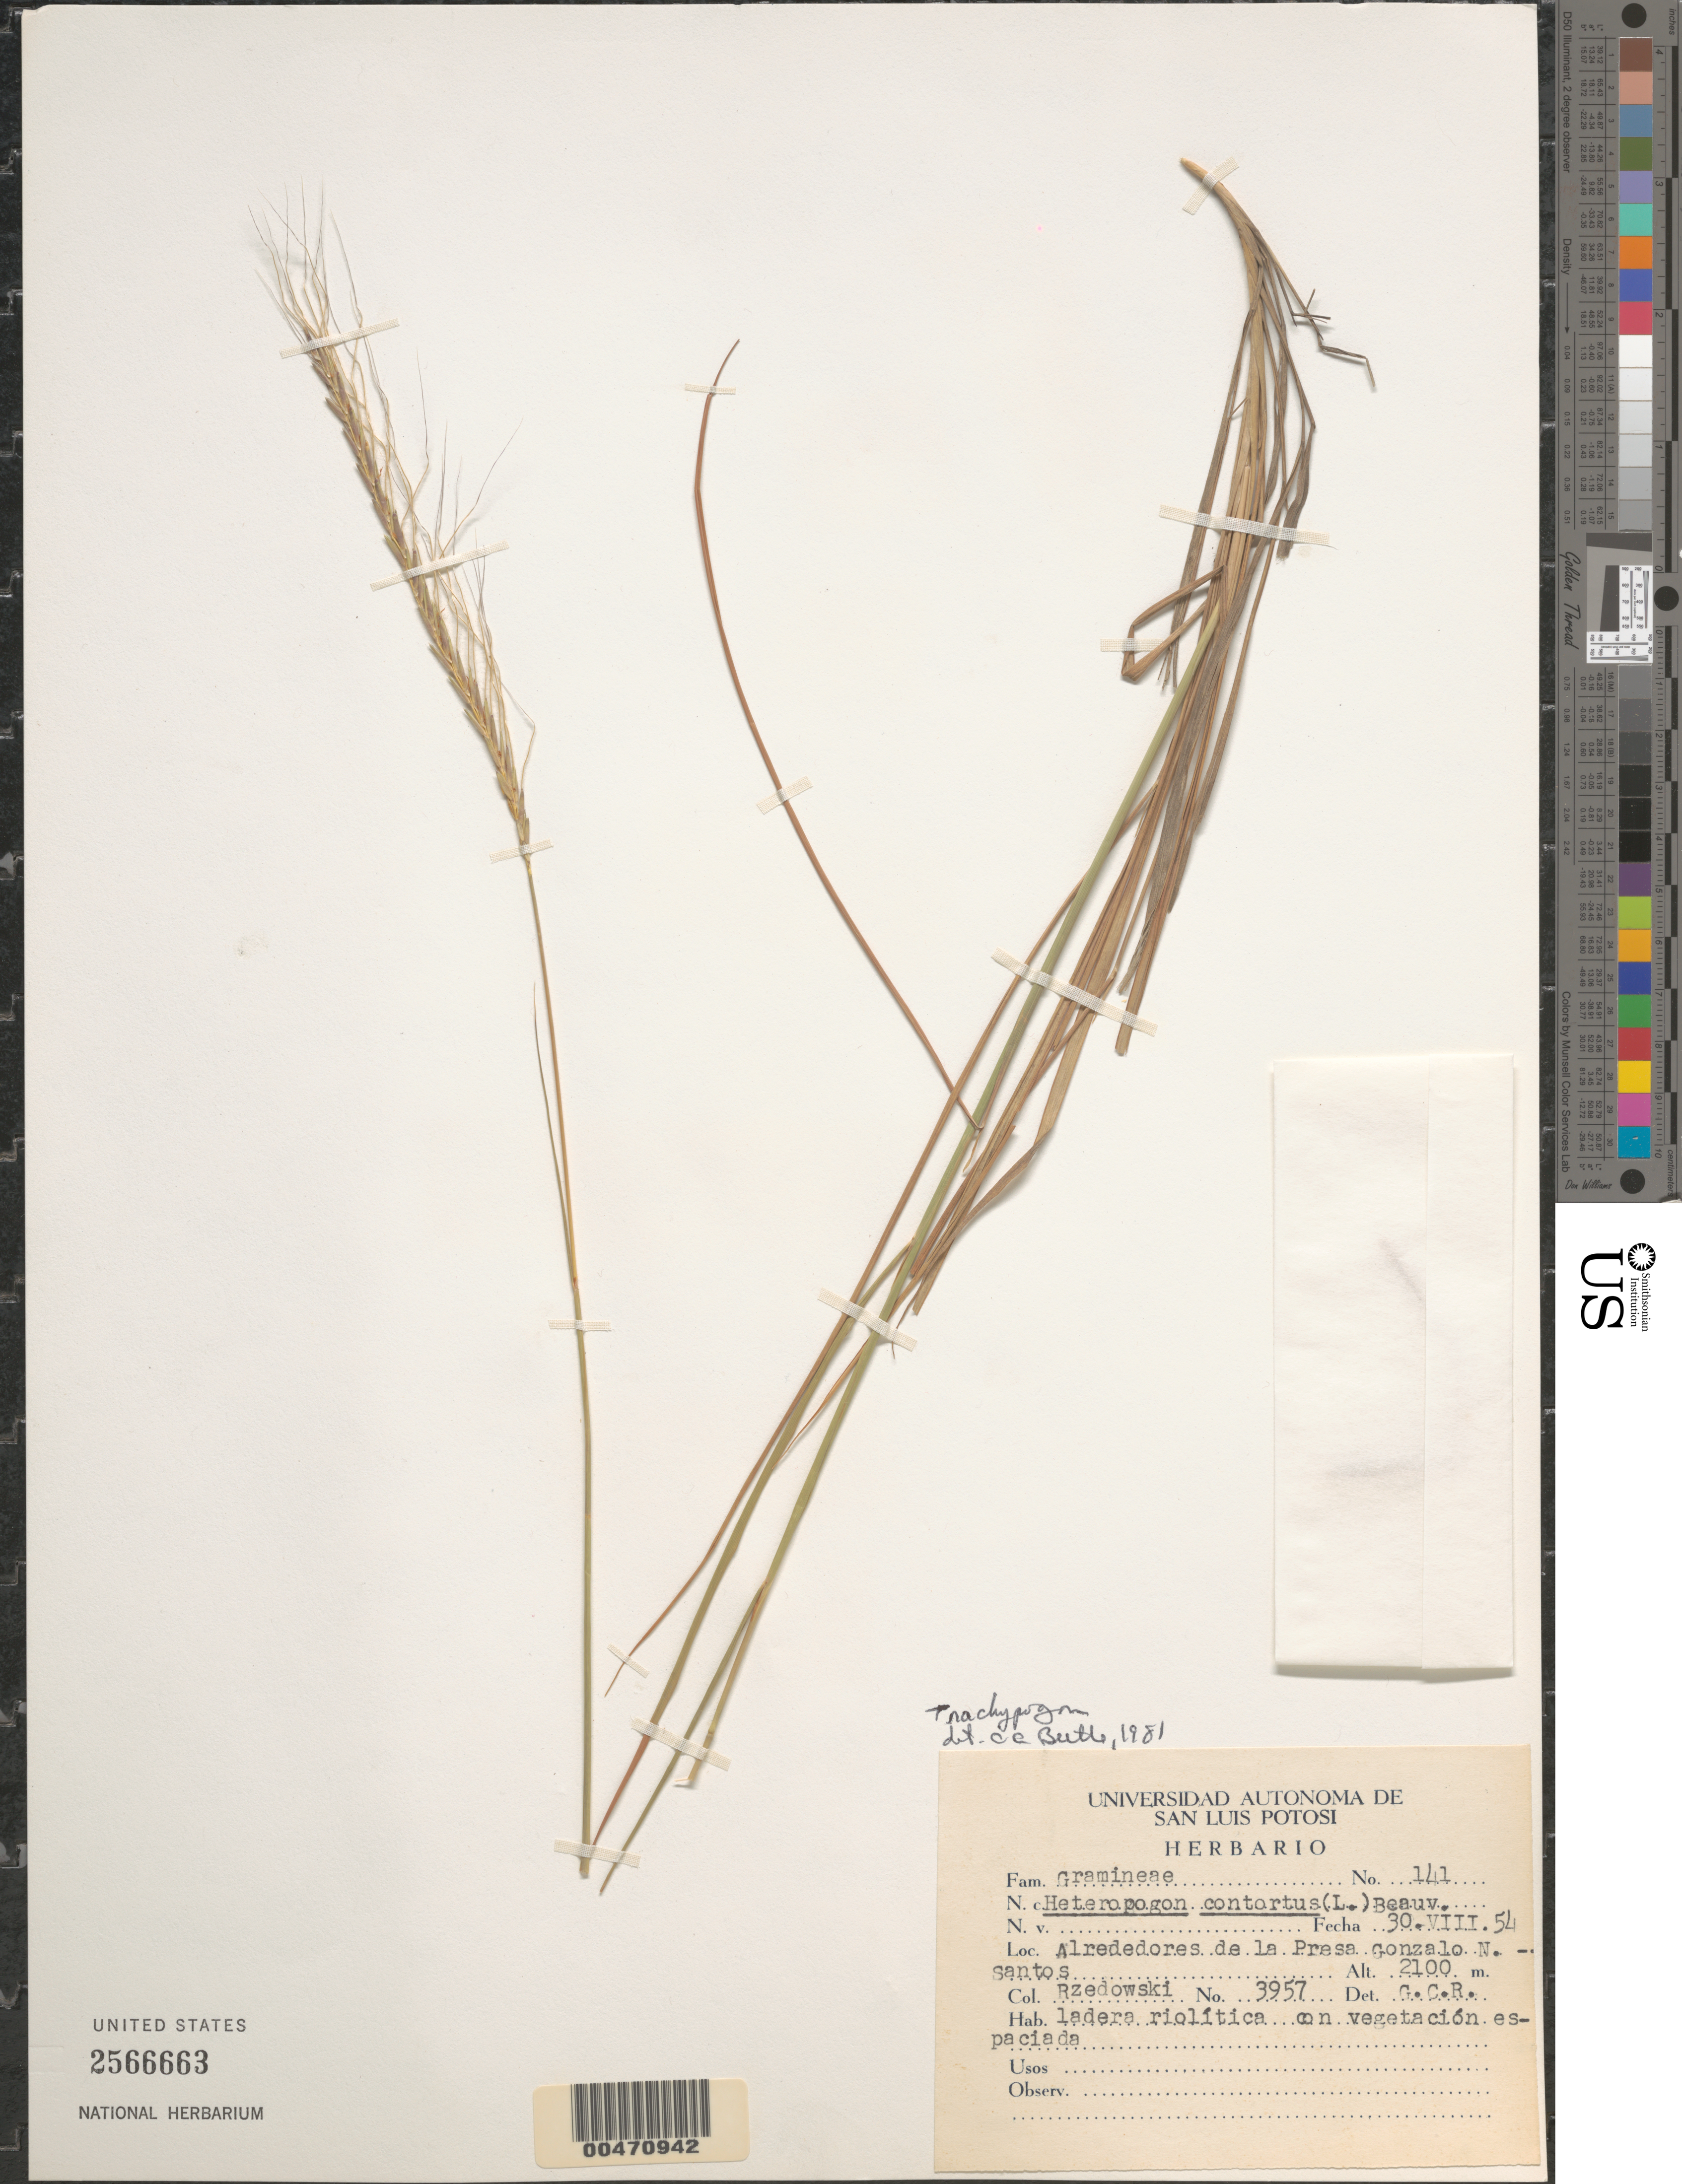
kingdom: Plantae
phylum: Tracheophyta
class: Liliopsida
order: Poales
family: Poaceae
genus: Trachypogon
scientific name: Trachypogon montufari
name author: (Kunth) Nees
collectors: J. Rzedowski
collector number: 3957/141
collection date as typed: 30 Aug 1954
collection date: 1954-08-30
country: Mexico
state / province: San Luis Potosi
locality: Alrededores de La Presa Gonzalo N Santos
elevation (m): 2100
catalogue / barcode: US 2566663